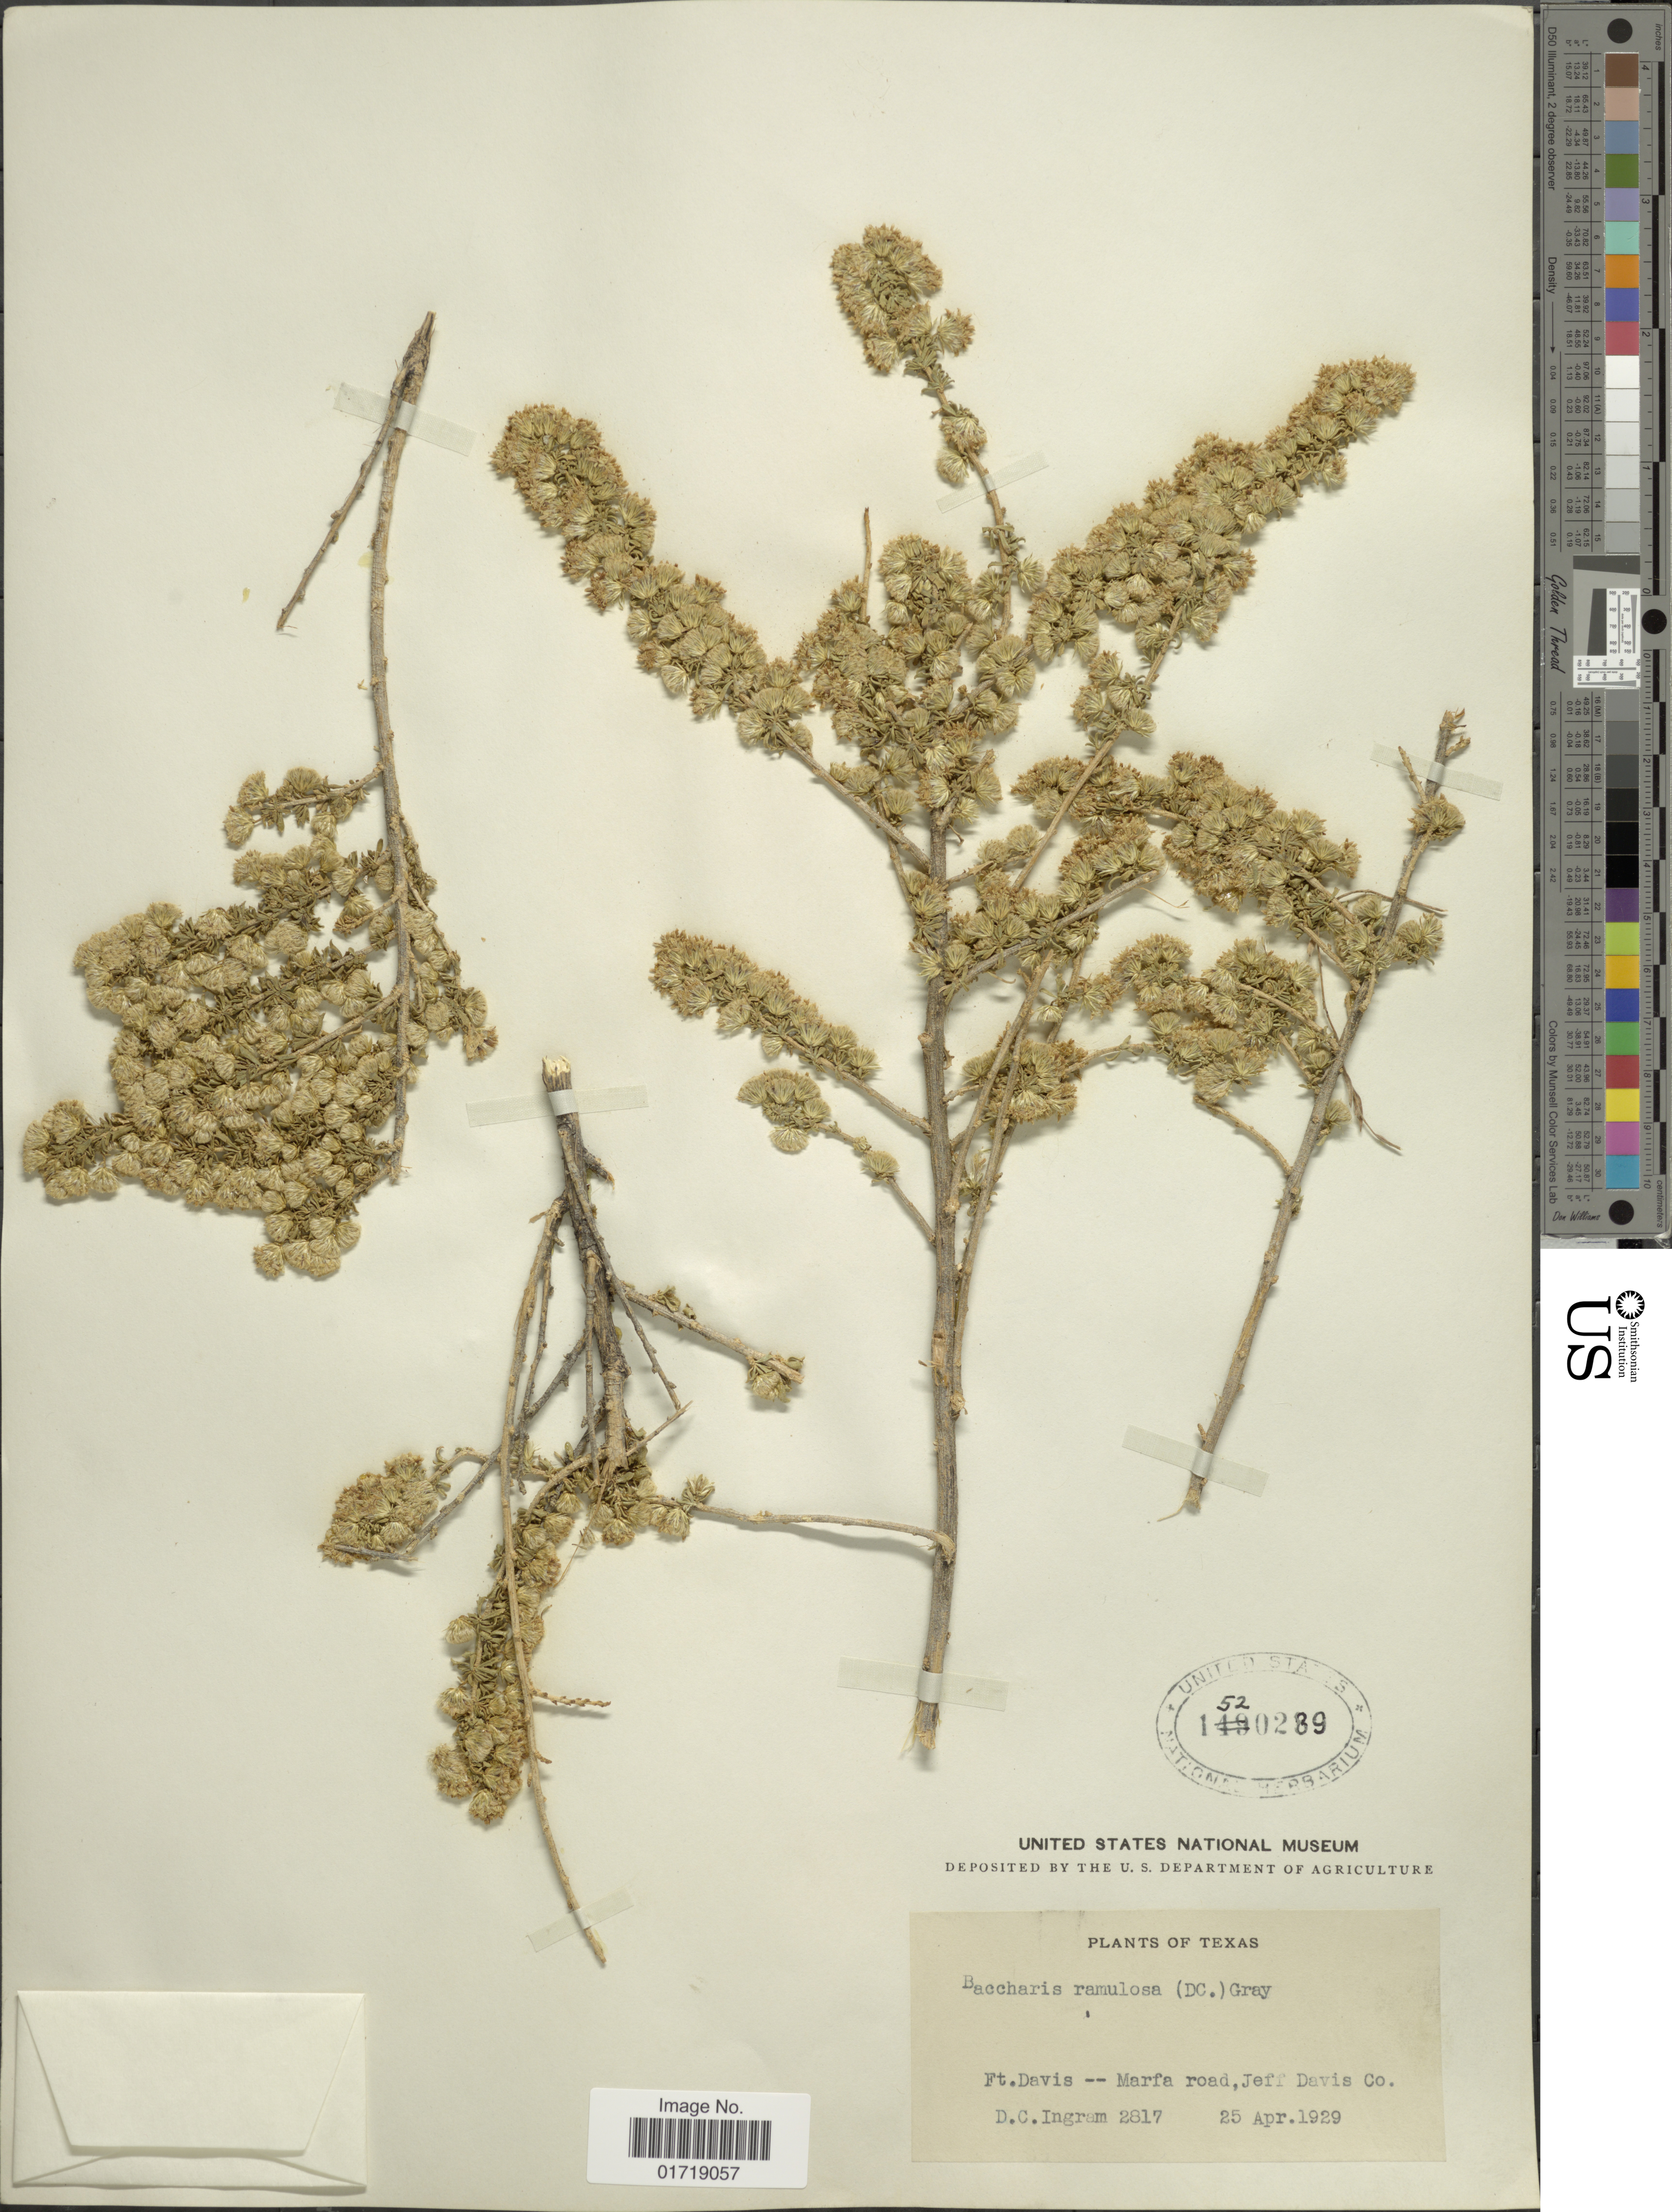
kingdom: Plantae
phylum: Tracheophyta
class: Magnoliopsida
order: Asterales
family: Asteraceae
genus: Baccharis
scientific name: Baccharis pteronioides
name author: DC.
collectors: M. E. Jones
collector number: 2817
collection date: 1929-04-25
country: United States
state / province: Texas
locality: FT. Davi, Marfa road, Jeff Davis Co.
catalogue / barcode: US 1520289